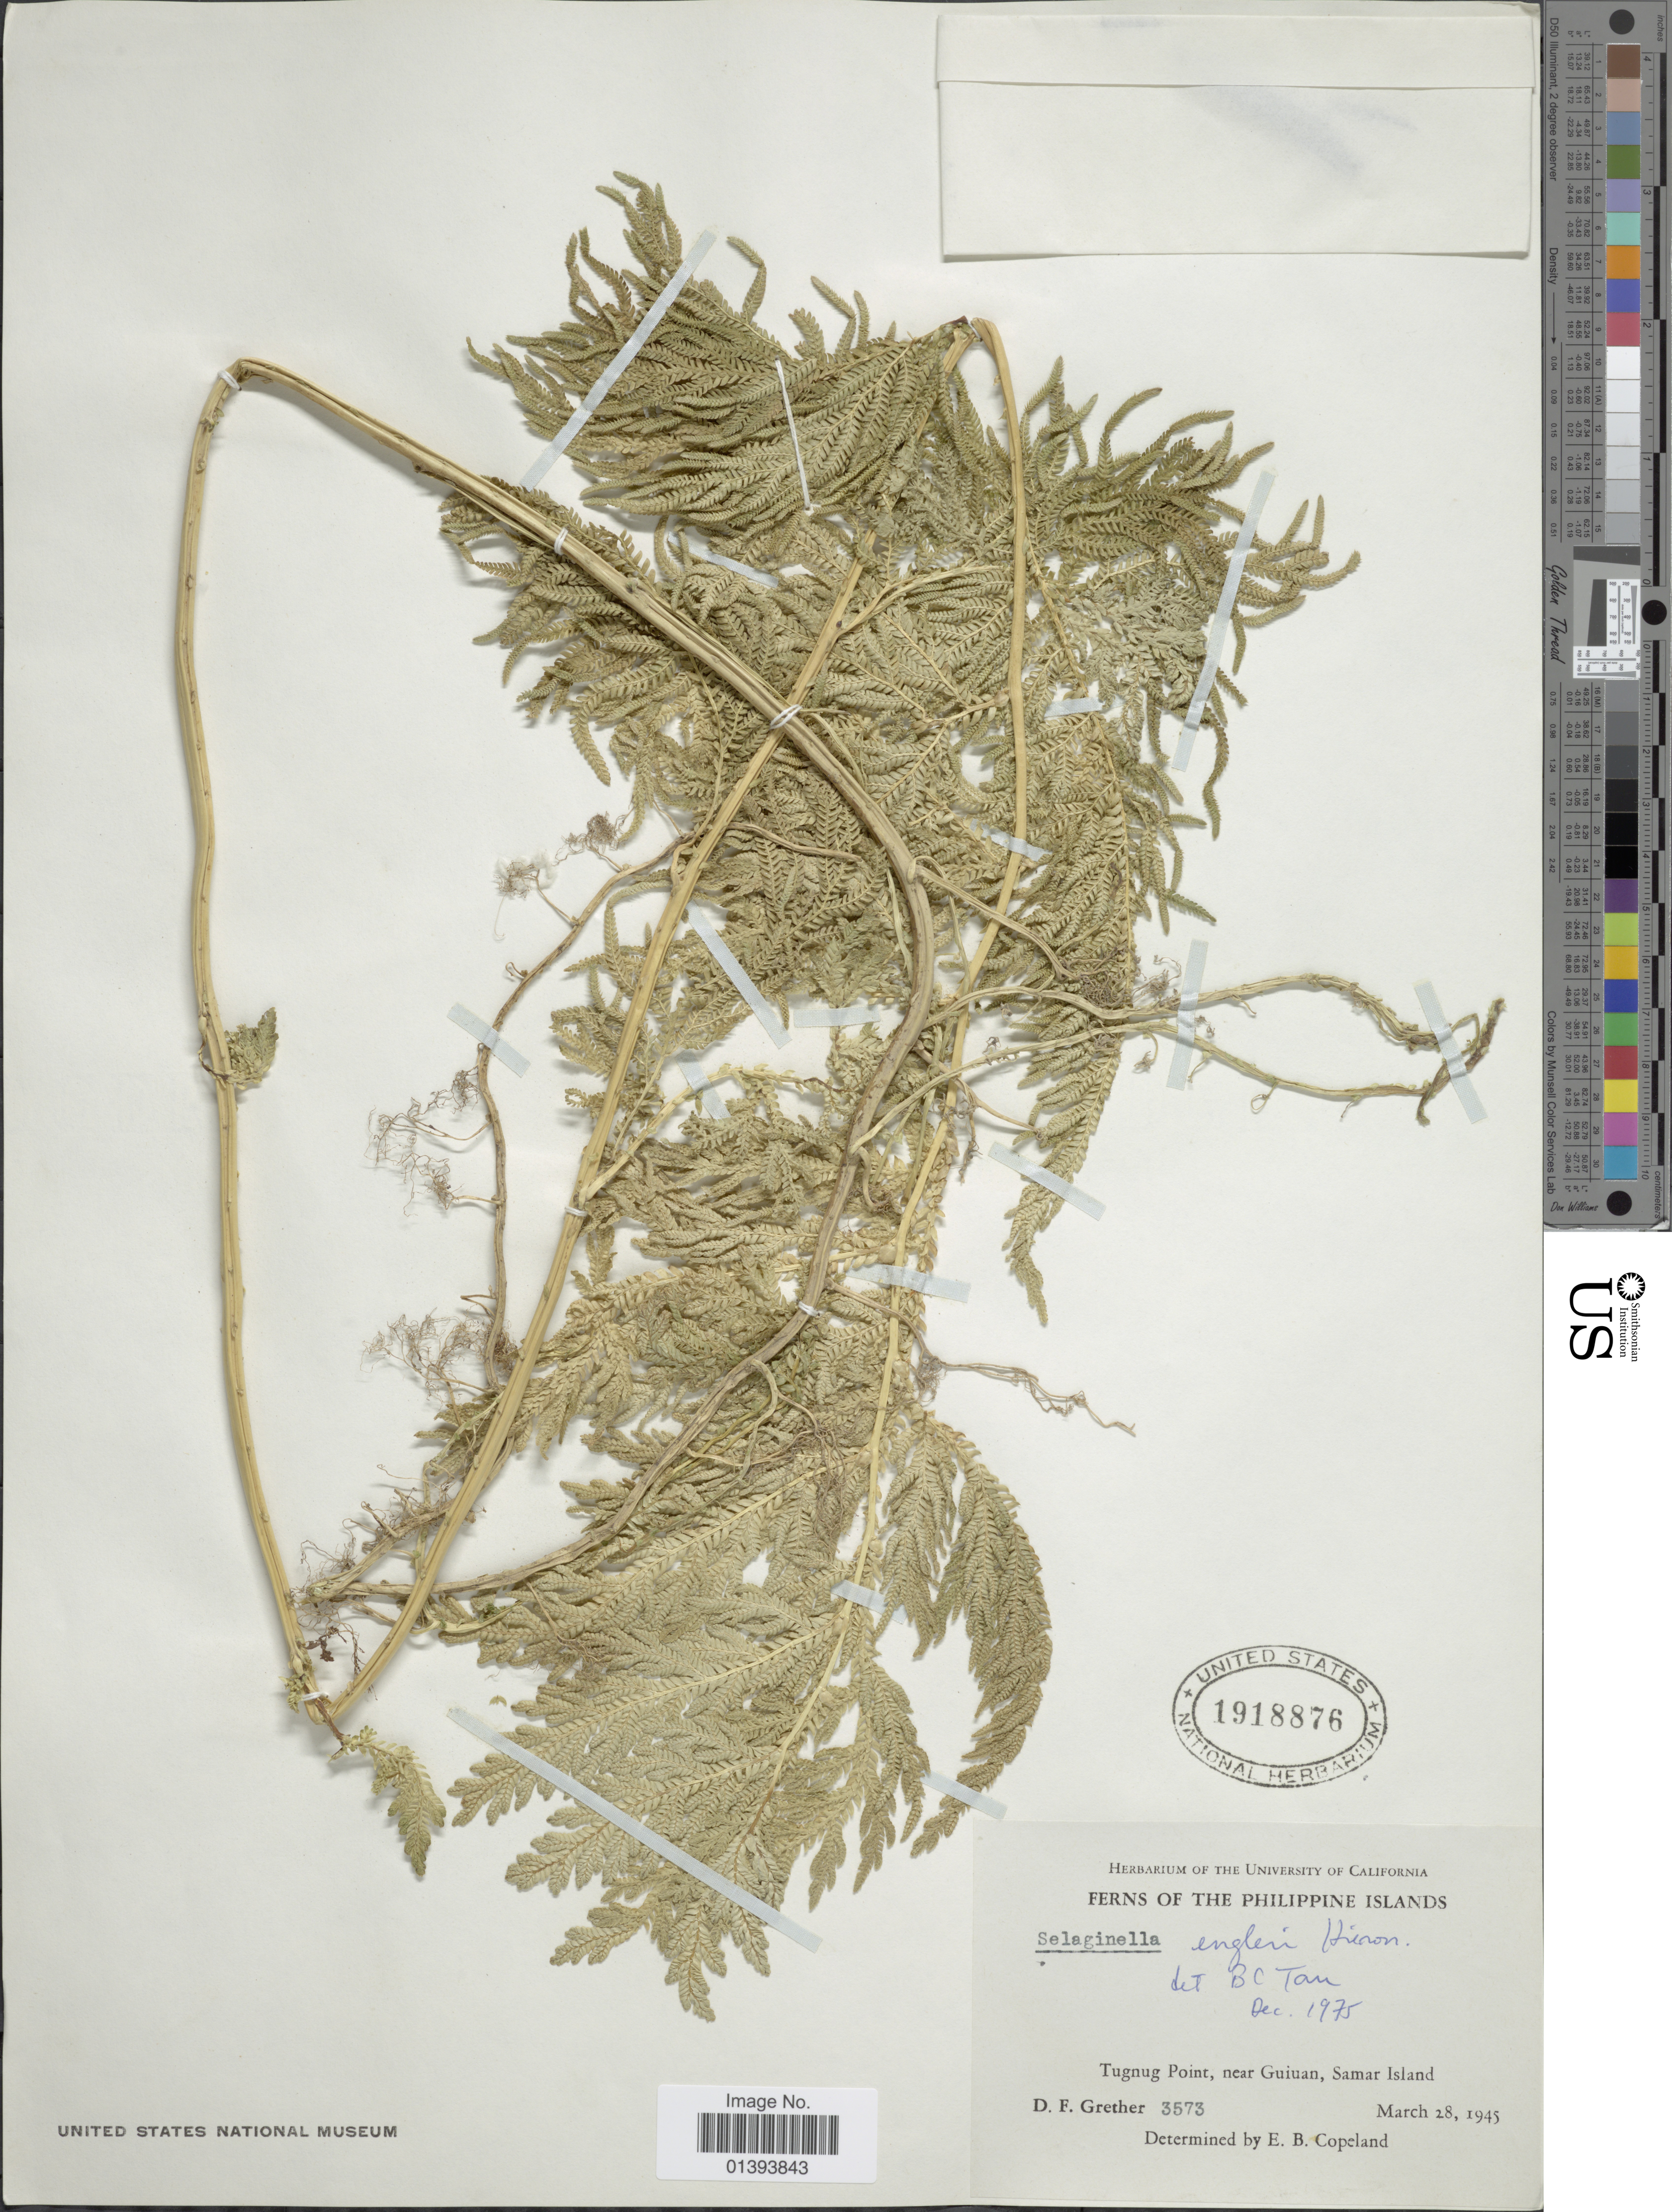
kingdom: Plantae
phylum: Tracheophyta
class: Lycopodiopsida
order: Selaginellales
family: Selaginellaceae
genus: Selaginella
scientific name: Selaginella engleri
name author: Hieron.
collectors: D. F. Grether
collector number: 3573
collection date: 1945-03-28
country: Philippines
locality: Tugnug Point, near Guiuan, Samar Island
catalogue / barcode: US 1918876